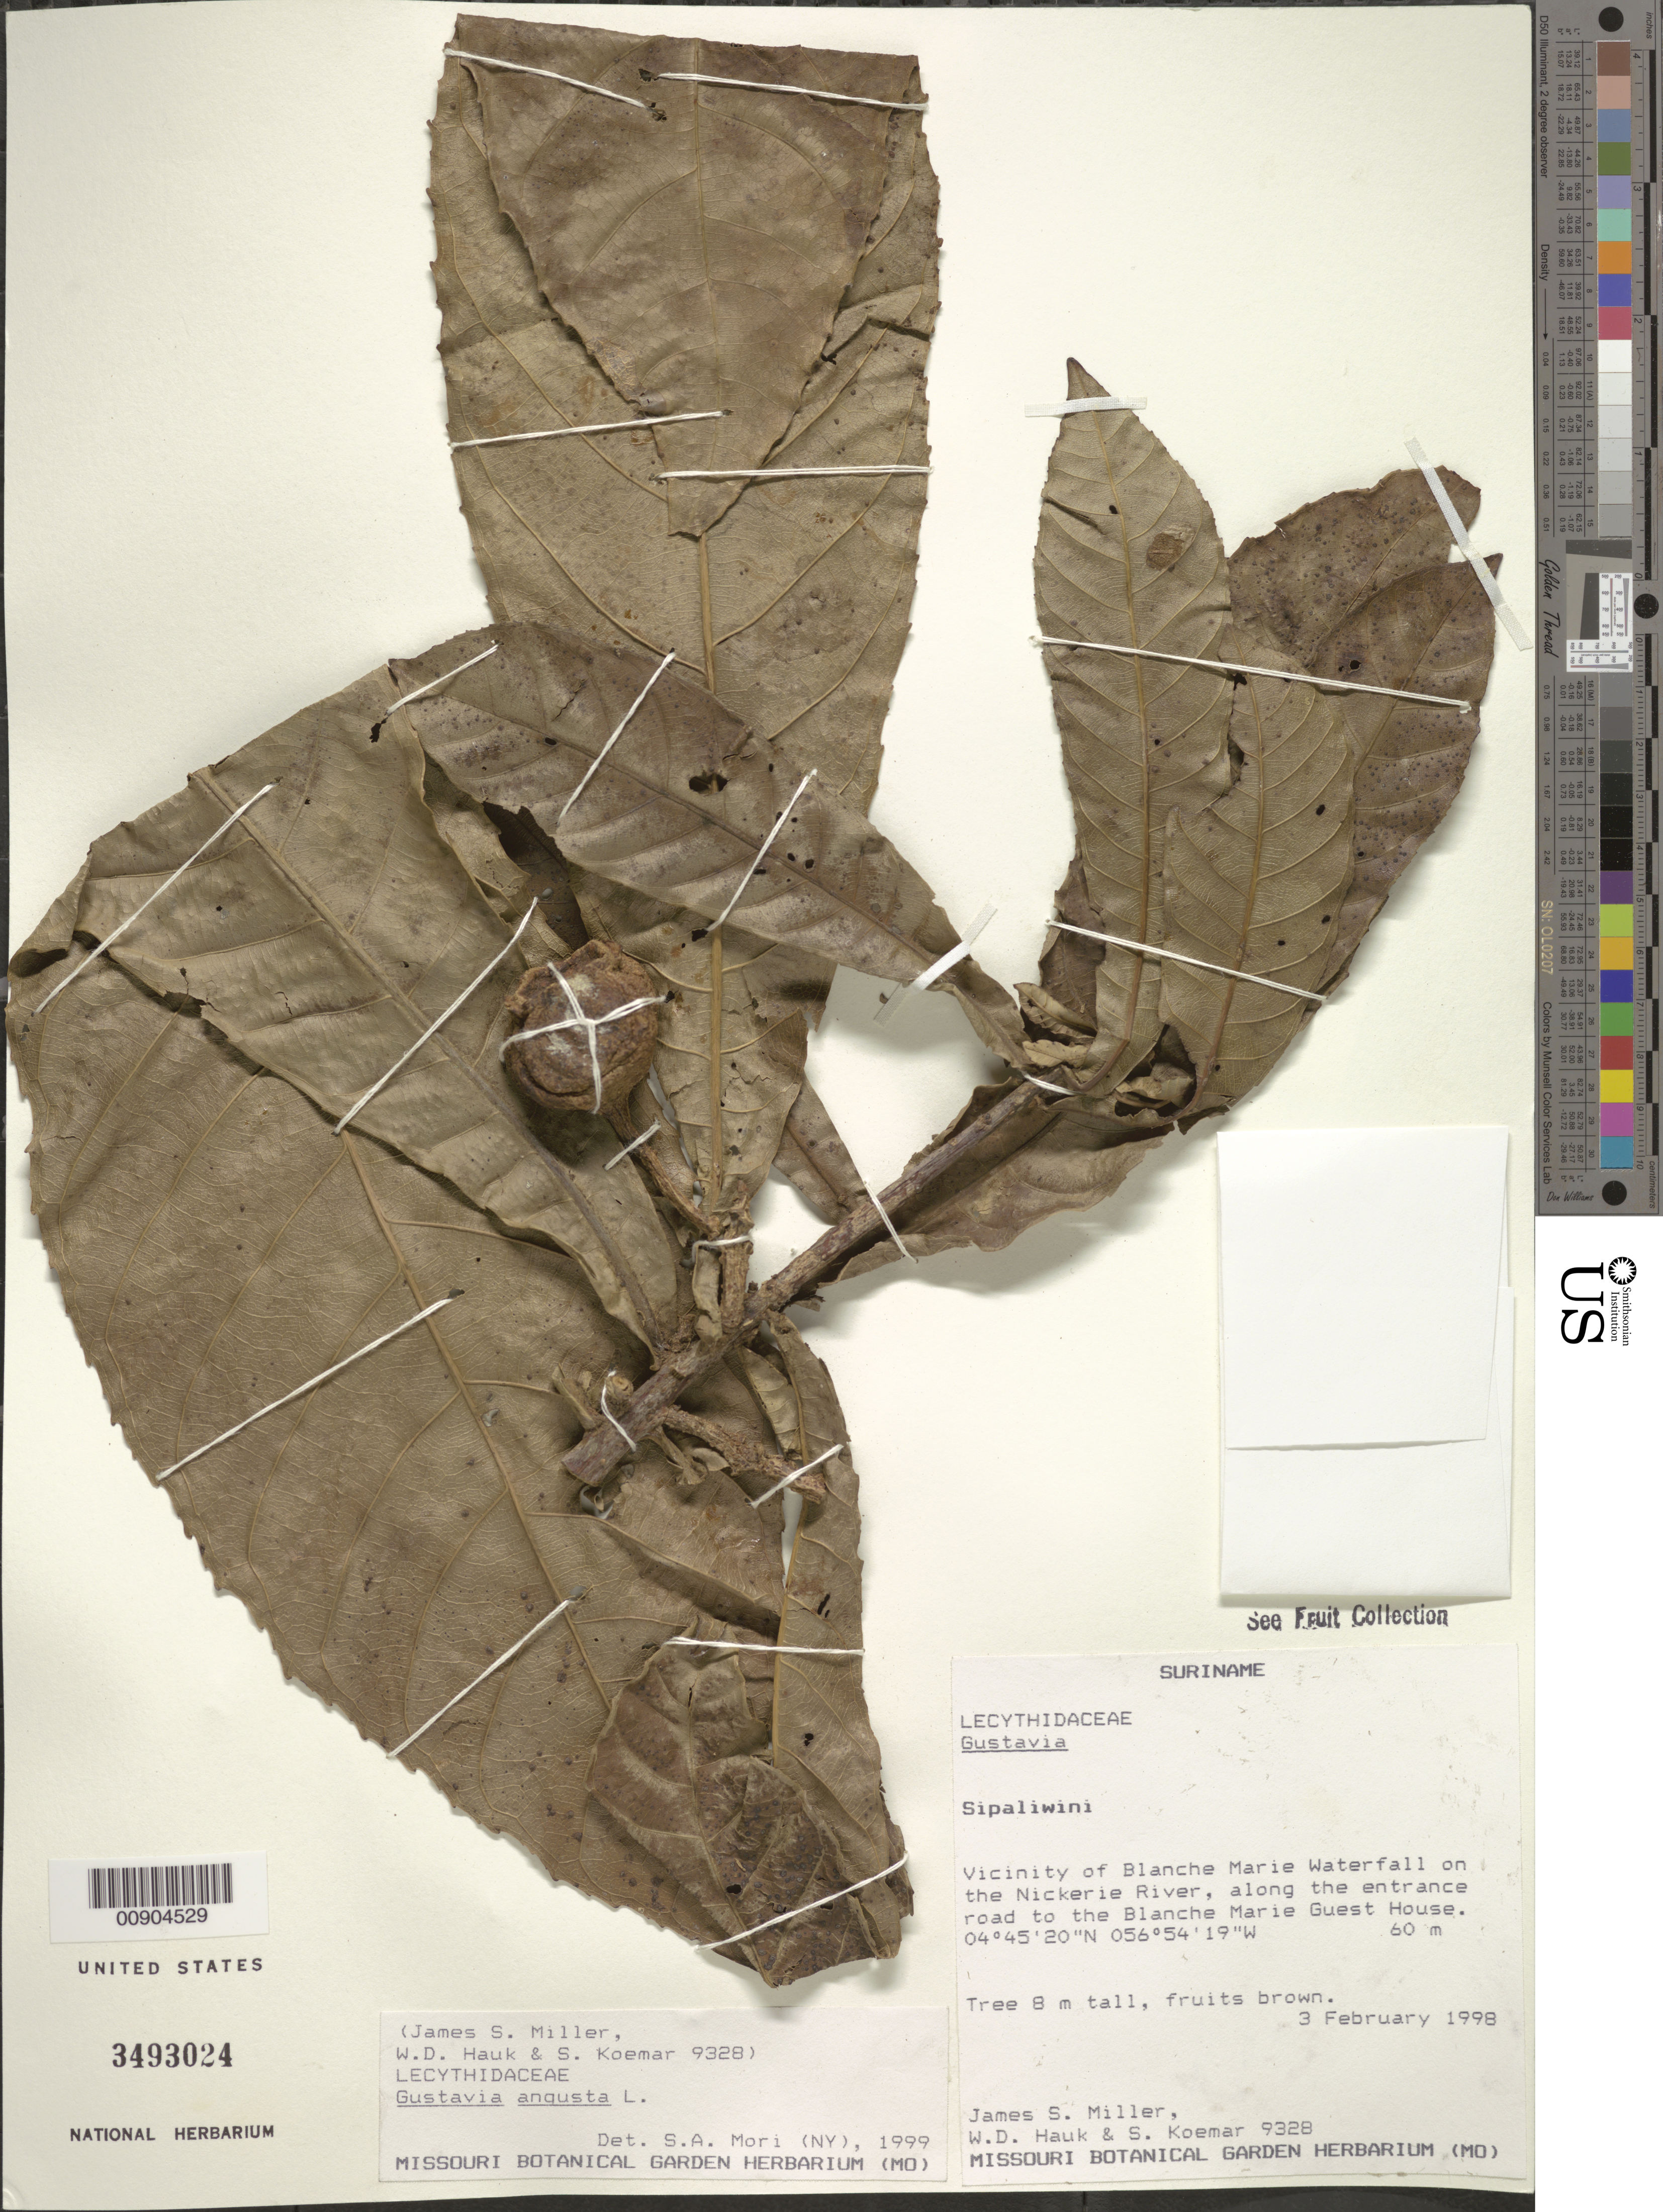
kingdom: Plantae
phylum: Tracheophyta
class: Magnoliopsida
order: Ericales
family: Lecythidaceae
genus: Gustavia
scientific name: Gustavia augusta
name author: L.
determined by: Mori, Scott A.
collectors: J. S. Miller & W. Hauk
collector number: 9328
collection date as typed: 3-Feb-98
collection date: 1998-02-03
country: Suriname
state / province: Sipaliwini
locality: Blanche Marie falls, vic., on Nickerie R., along the entrance road to Blanche Marie Guest House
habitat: Along road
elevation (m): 60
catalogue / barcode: US 3493024